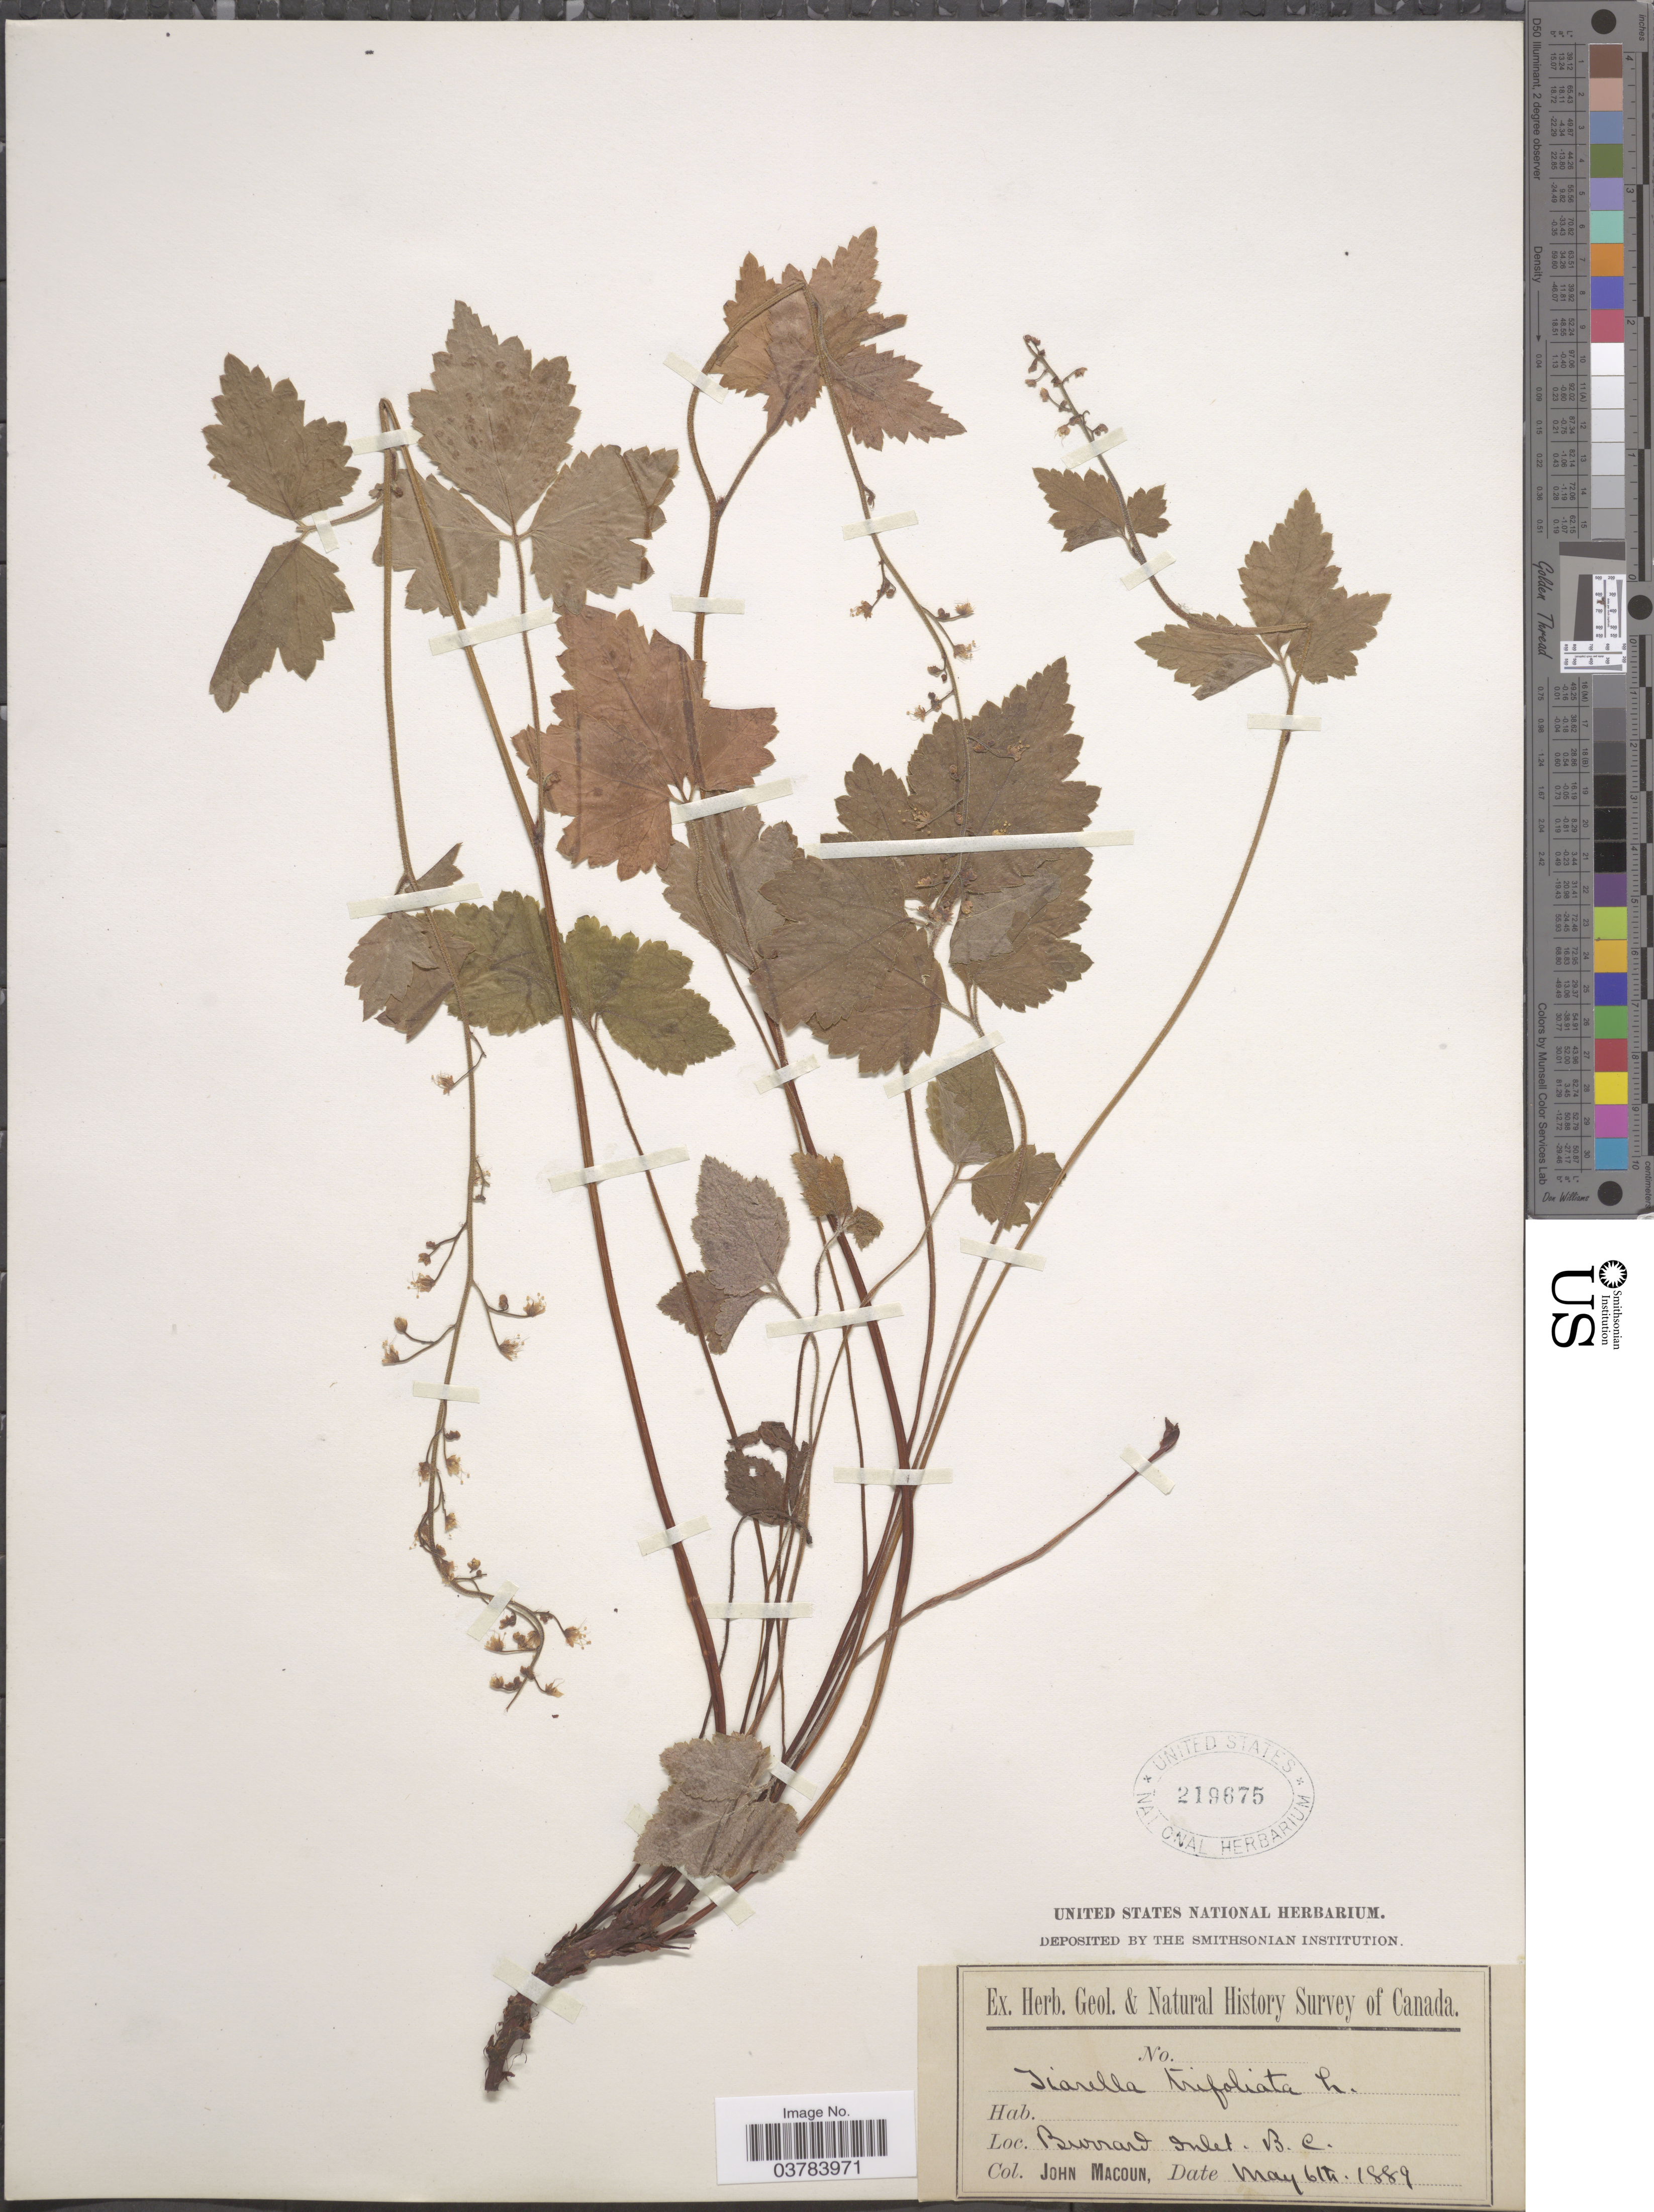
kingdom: Plantae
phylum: Tracheophyta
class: Magnoliopsida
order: Saxifragales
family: Saxifragaceae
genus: Tiarella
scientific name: Tiarella trifoliata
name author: L.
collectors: J. Macoun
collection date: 1889-05-06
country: Canada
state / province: British Columbia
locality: Geol. & Natural History Survey of Canada. Burrard Inlet.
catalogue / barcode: US 219675